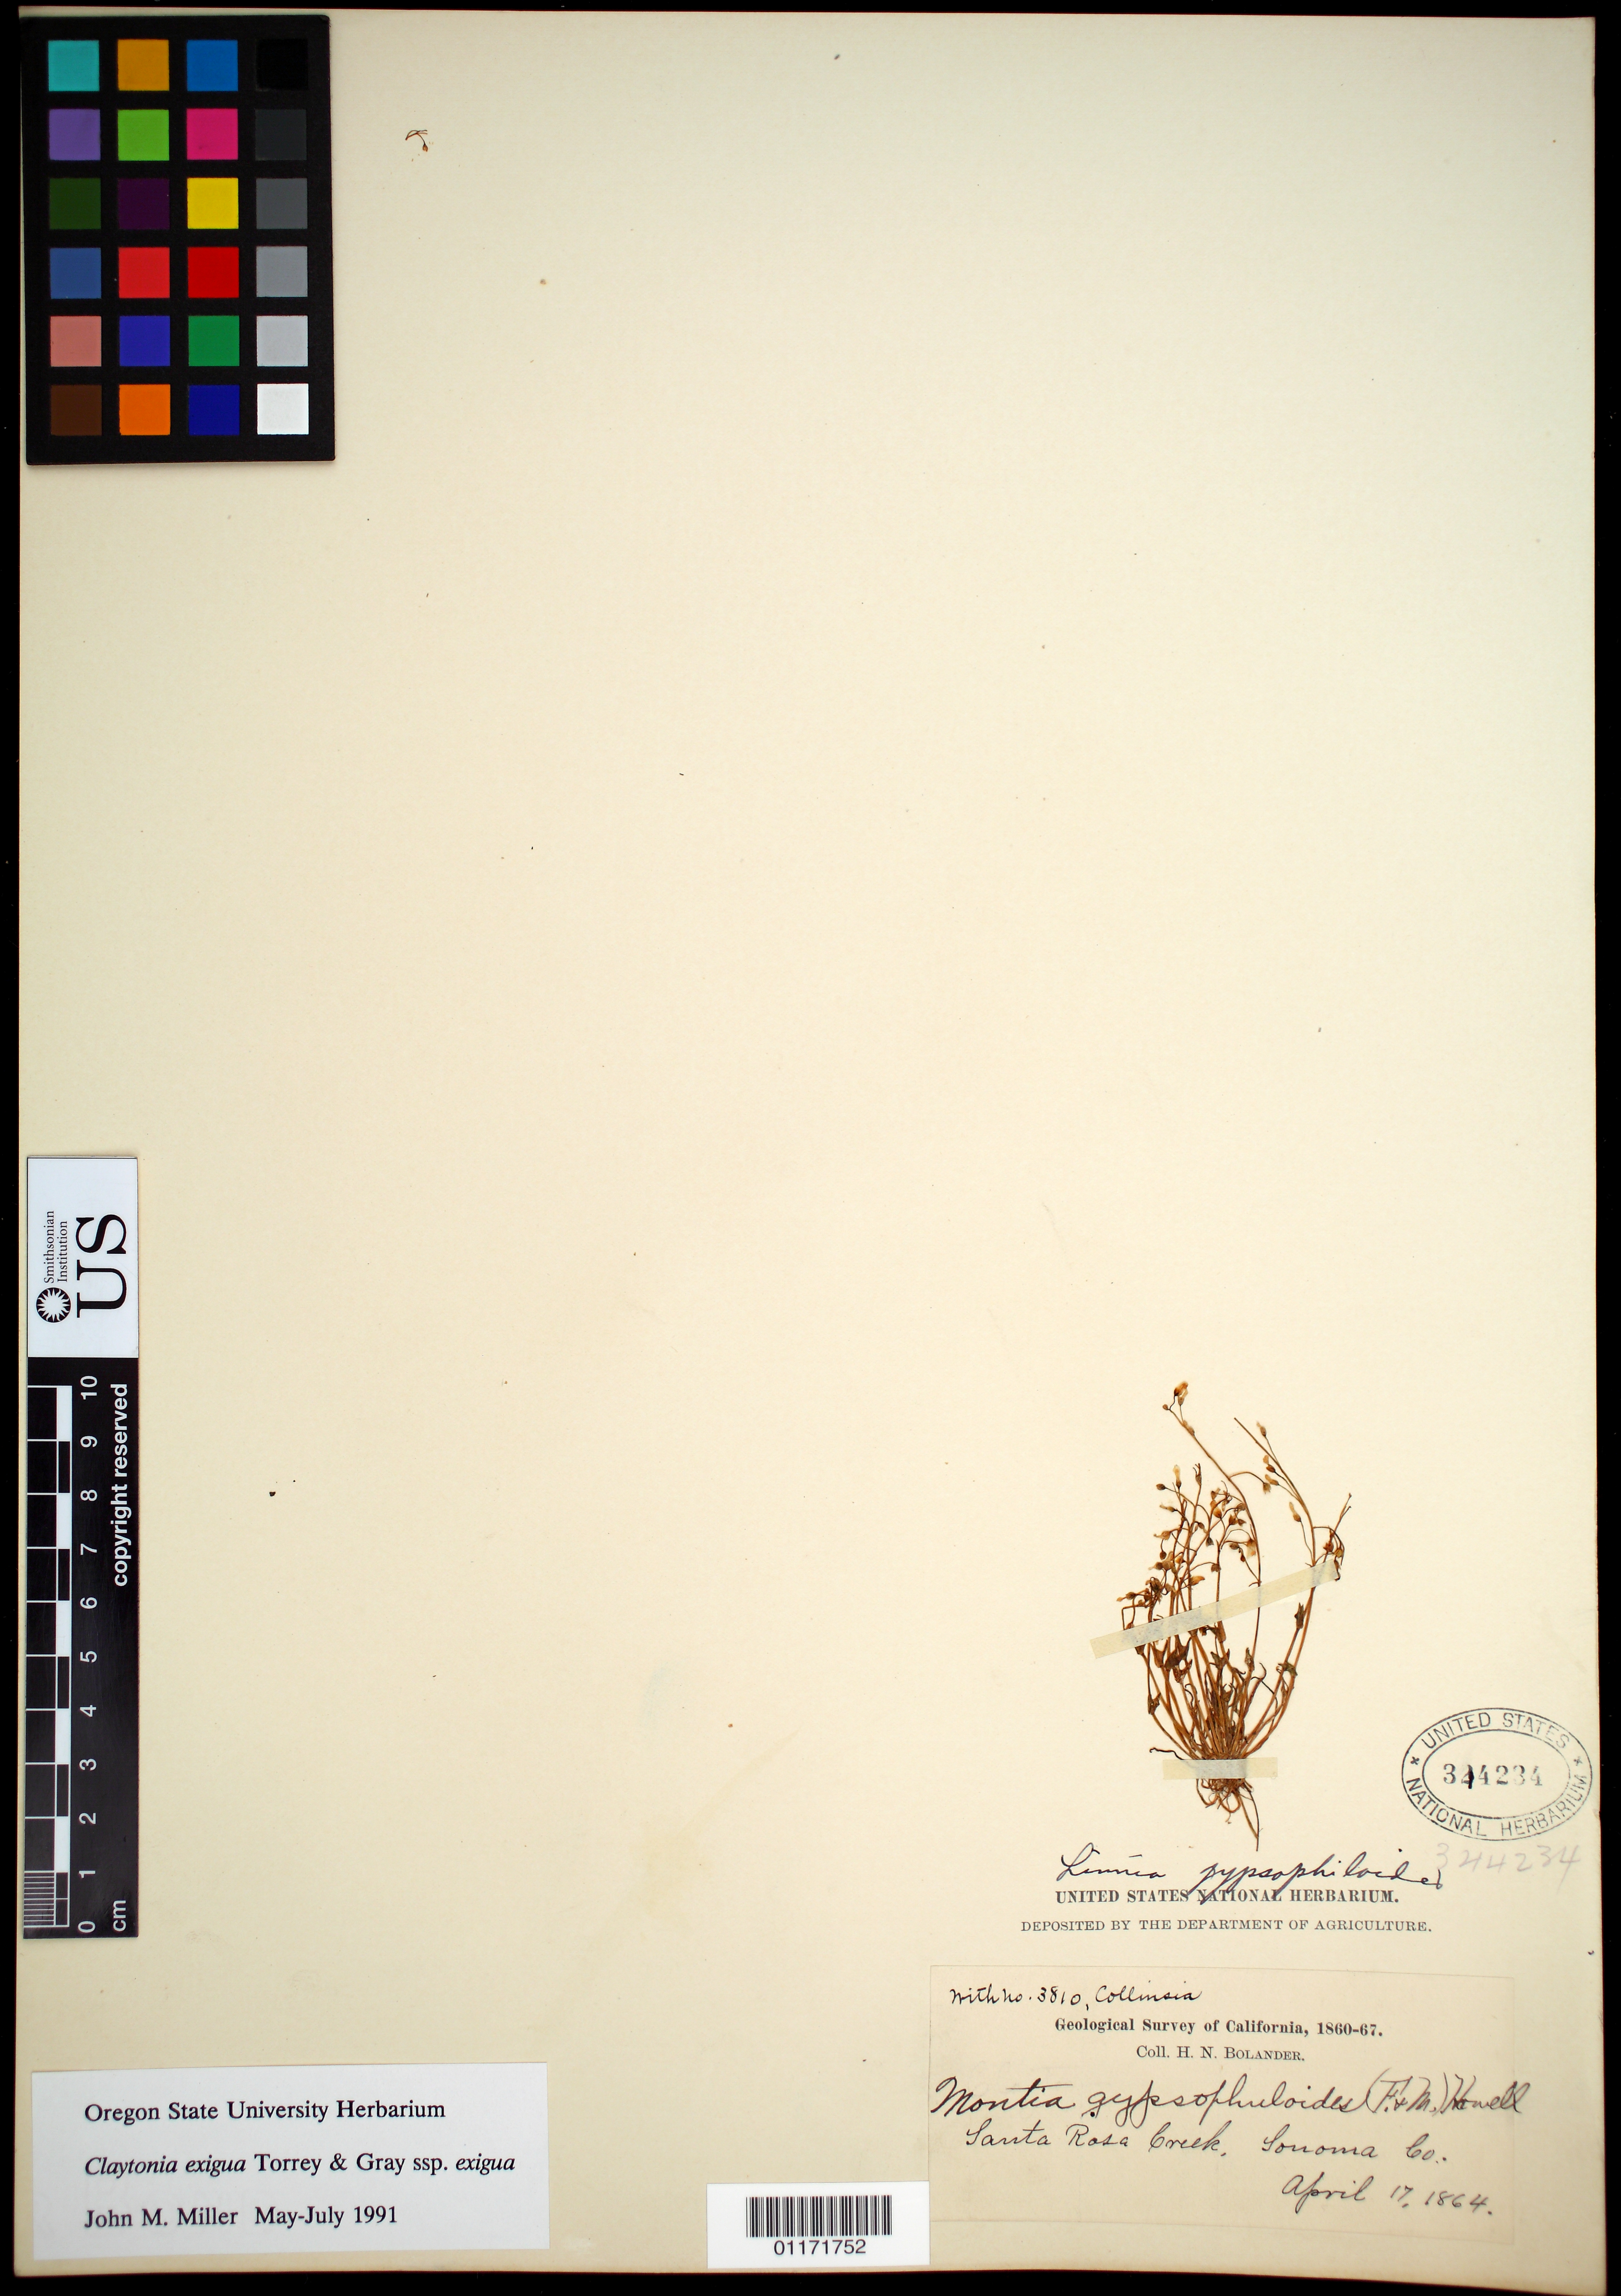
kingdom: Plantae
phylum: Tracheophyta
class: Magnoliopsida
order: Caryophyllales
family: Montiaceae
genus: Claytonia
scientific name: Claytonia exigua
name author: (Douglas) Torr. & A. Gray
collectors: H. Bolander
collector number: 3810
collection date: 1864-04-17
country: United States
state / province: California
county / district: Sonoma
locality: Santa Rosa Creek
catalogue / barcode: US 344234